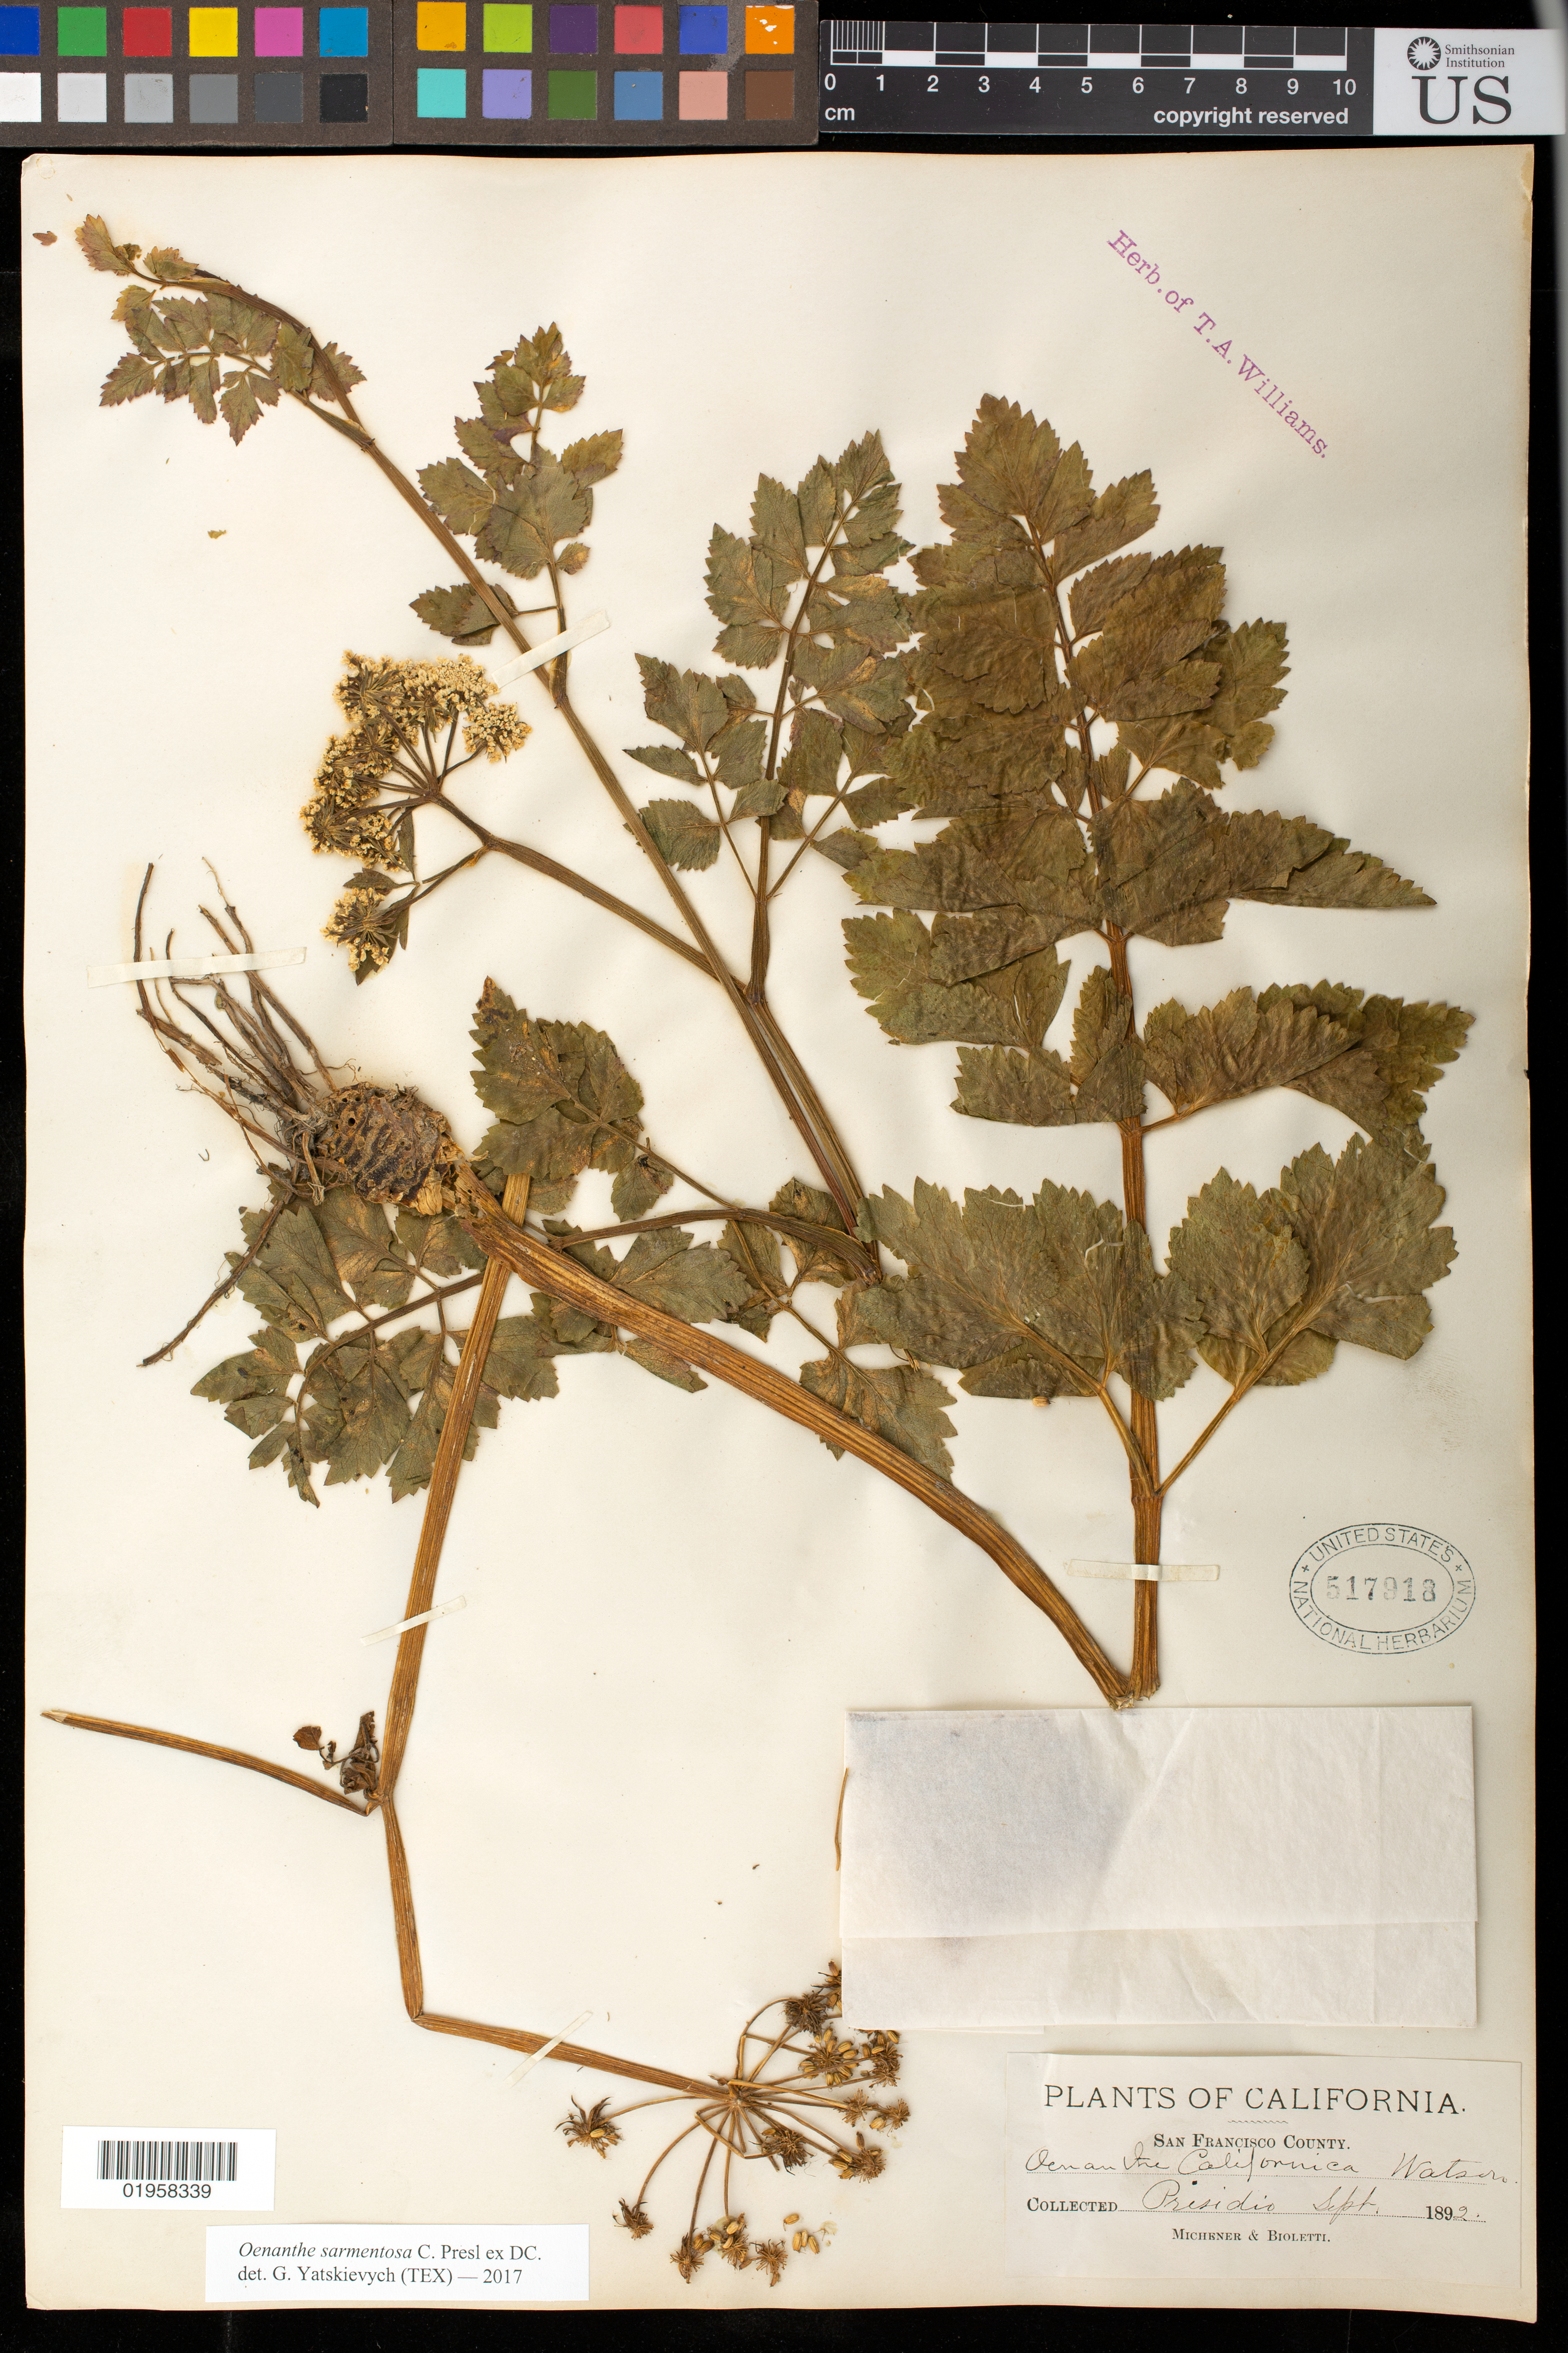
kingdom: Plantae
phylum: Tracheophyta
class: Magnoliopsida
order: Apiales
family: Apiaceae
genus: Oenanthe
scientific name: Oenanthe sarmentosa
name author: C. Presl ex DC.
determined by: Yatskievych, G. A.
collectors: C. G. Michener & F. T. Bioletti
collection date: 1892-09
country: United States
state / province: California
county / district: San Francisco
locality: Presidio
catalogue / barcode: US 517918